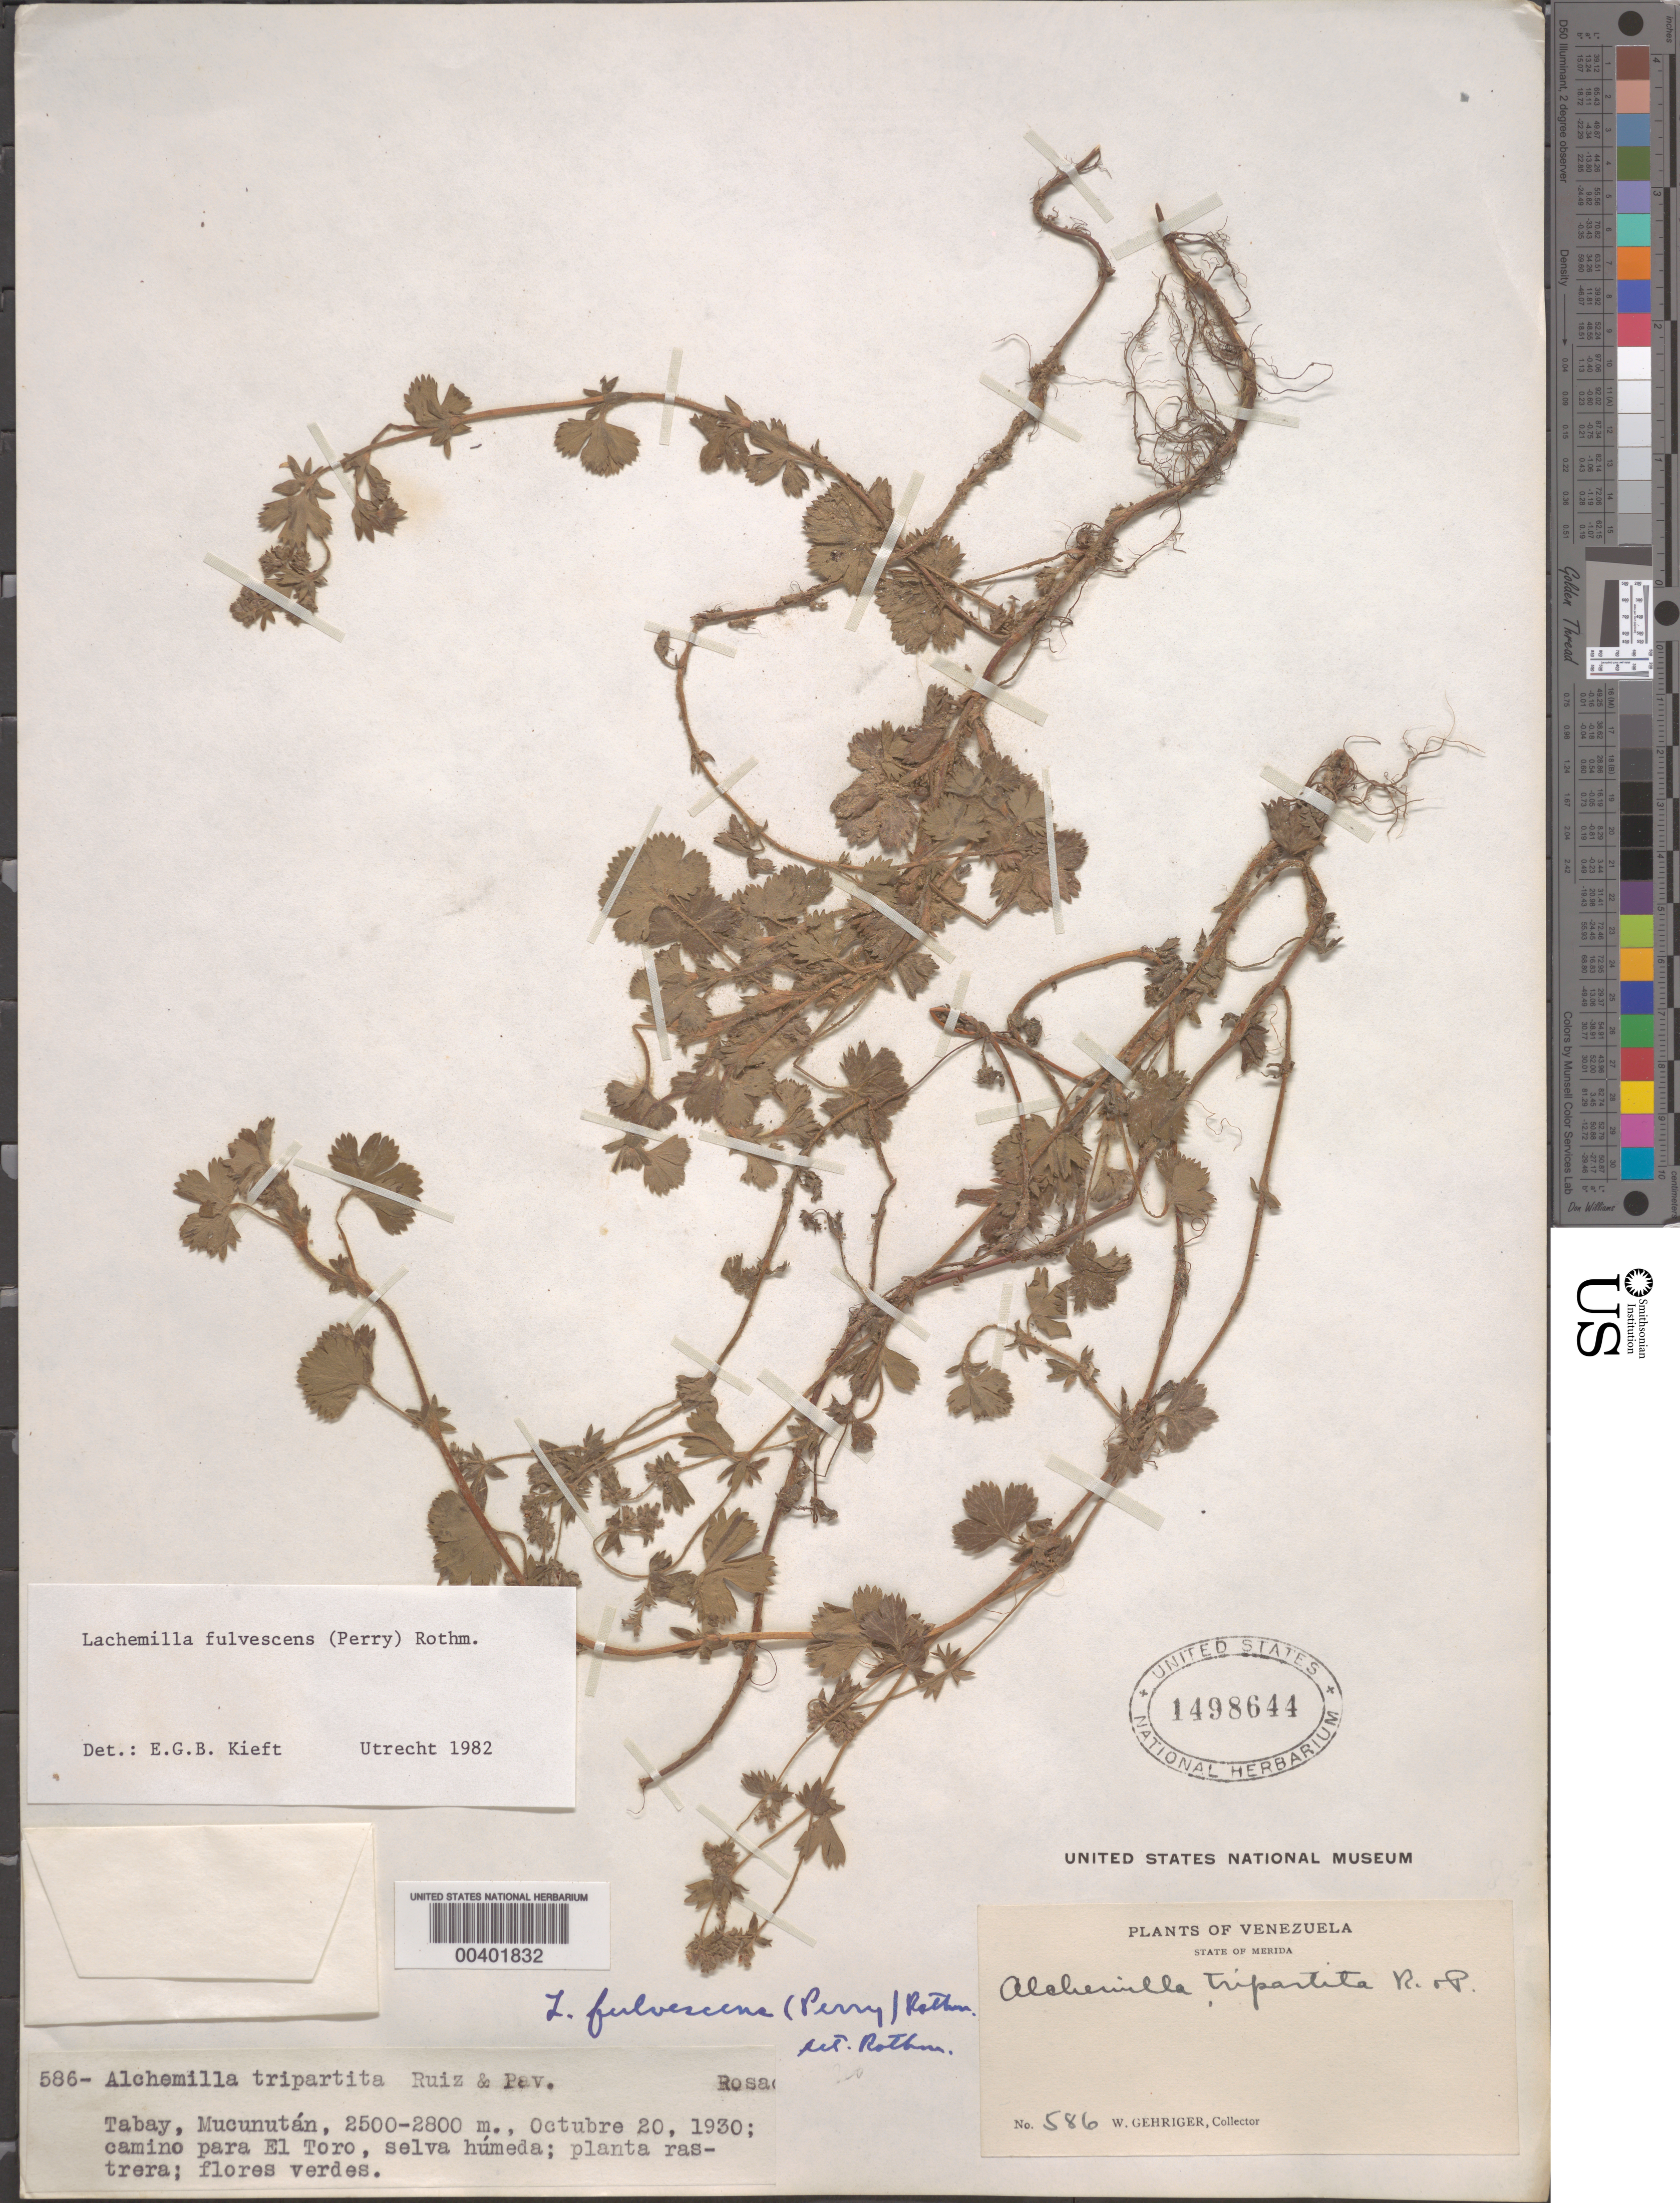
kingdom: Plantae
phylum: Tracheophyta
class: Magnoliopsida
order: Rosales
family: Rosaceae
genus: Alchemilla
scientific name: Alchemilla fulvescens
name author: (L.M. Perry) Rothm.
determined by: Dorr, L. J., (BOT), Smithsonian Institution - National Museum of Natural History (UNITED STATES)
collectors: W. Gehriger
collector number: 586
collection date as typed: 20 Oct 1930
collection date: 1930-10-20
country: Venezuela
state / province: Mérida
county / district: Rangel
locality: Tabay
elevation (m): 2500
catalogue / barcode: US 1498644